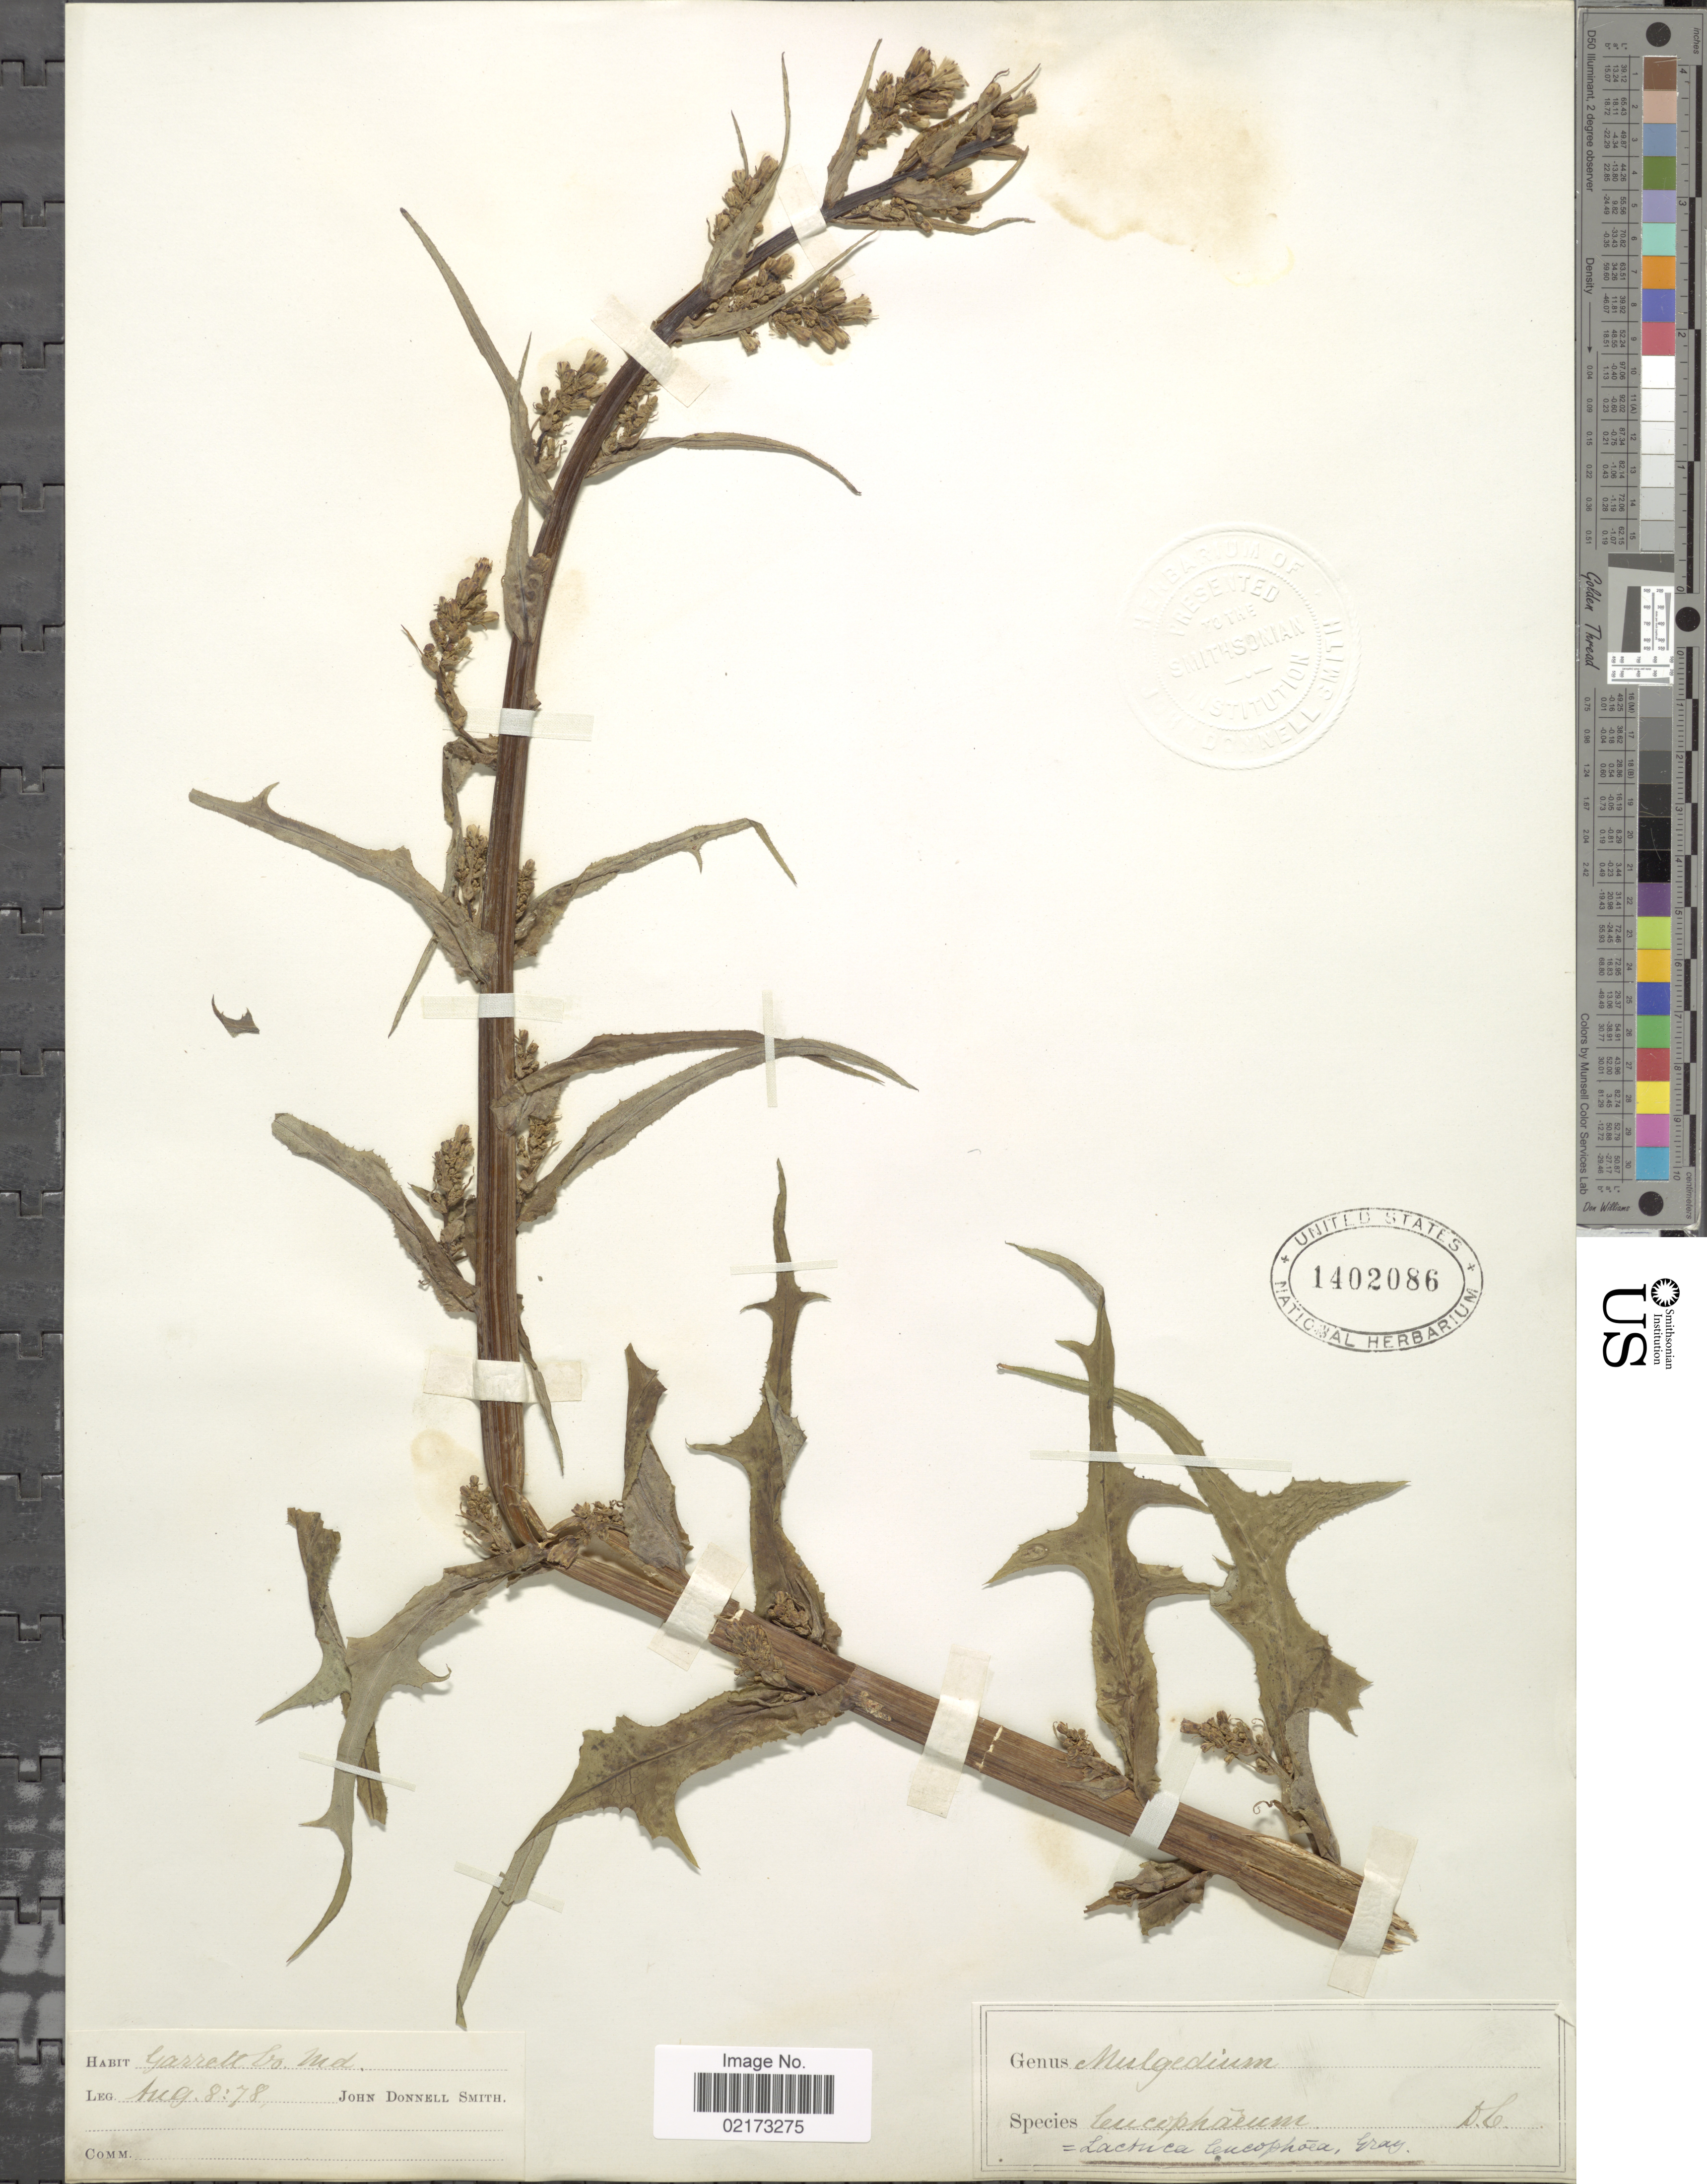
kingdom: Plantae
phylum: Tracheophyta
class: Magnoliopsida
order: Asterales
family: Asteraceae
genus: Lactuca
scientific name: Lactuca biennis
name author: (Moench) Fernald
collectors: J. Donnell Smith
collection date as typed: Transcribed d/m/y: 8/8/78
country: United States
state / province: Maryland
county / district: Garrett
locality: Garrett Co., Md.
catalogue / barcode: US 1402086